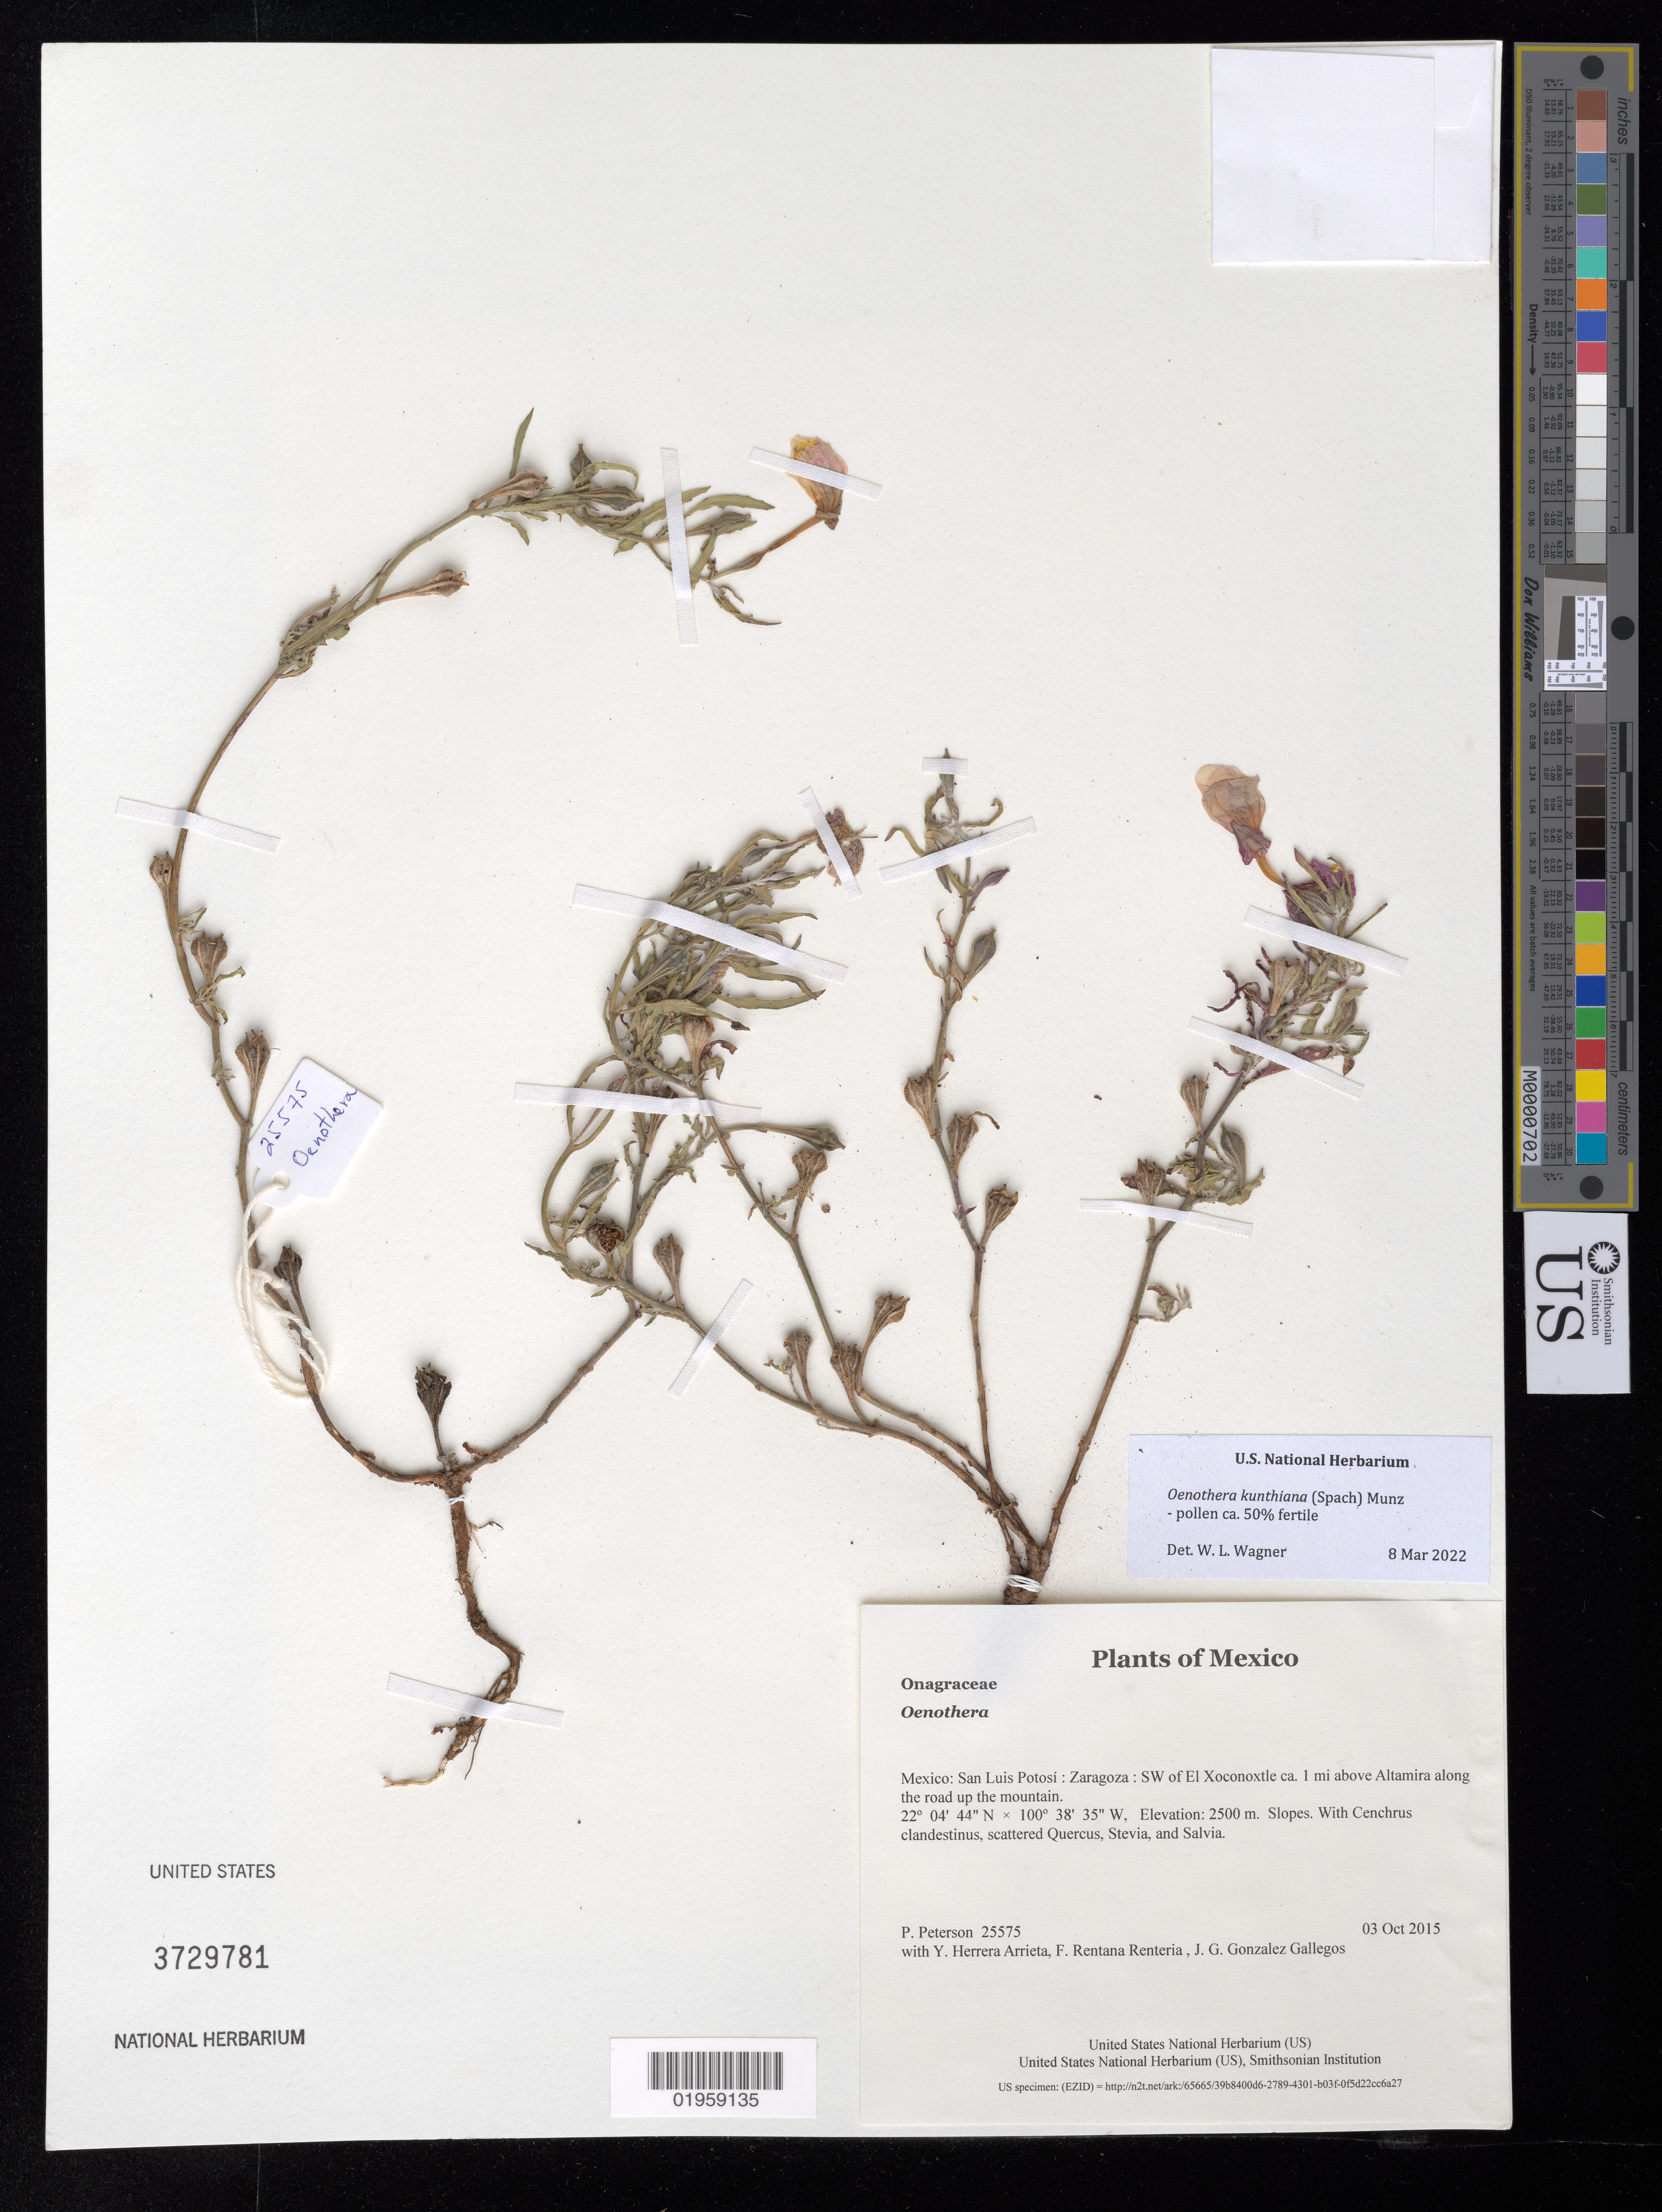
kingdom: Plantae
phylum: Tracheophyta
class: Magnoliopsida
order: Myrtales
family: Onagraceae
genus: Oenothera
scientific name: Oenothera kunthiana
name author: (Spach) Munz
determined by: Wagner, W. L., (BOT), Smithsonian Institution - National Museum of Natural History (UNITED STATES)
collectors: P. M. Peterson, Y. Herrera Arrieta, F. Rentana Renteria & J. G. Gonzalez Gallegos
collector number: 25575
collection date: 2015-10-03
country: Mexico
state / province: San Luis Potosí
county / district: Zaragoza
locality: SW of El Xoconoxtle ca. 1 mi above Altamira along the road up the mountain.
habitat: Slopes.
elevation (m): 2500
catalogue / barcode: US 3729781